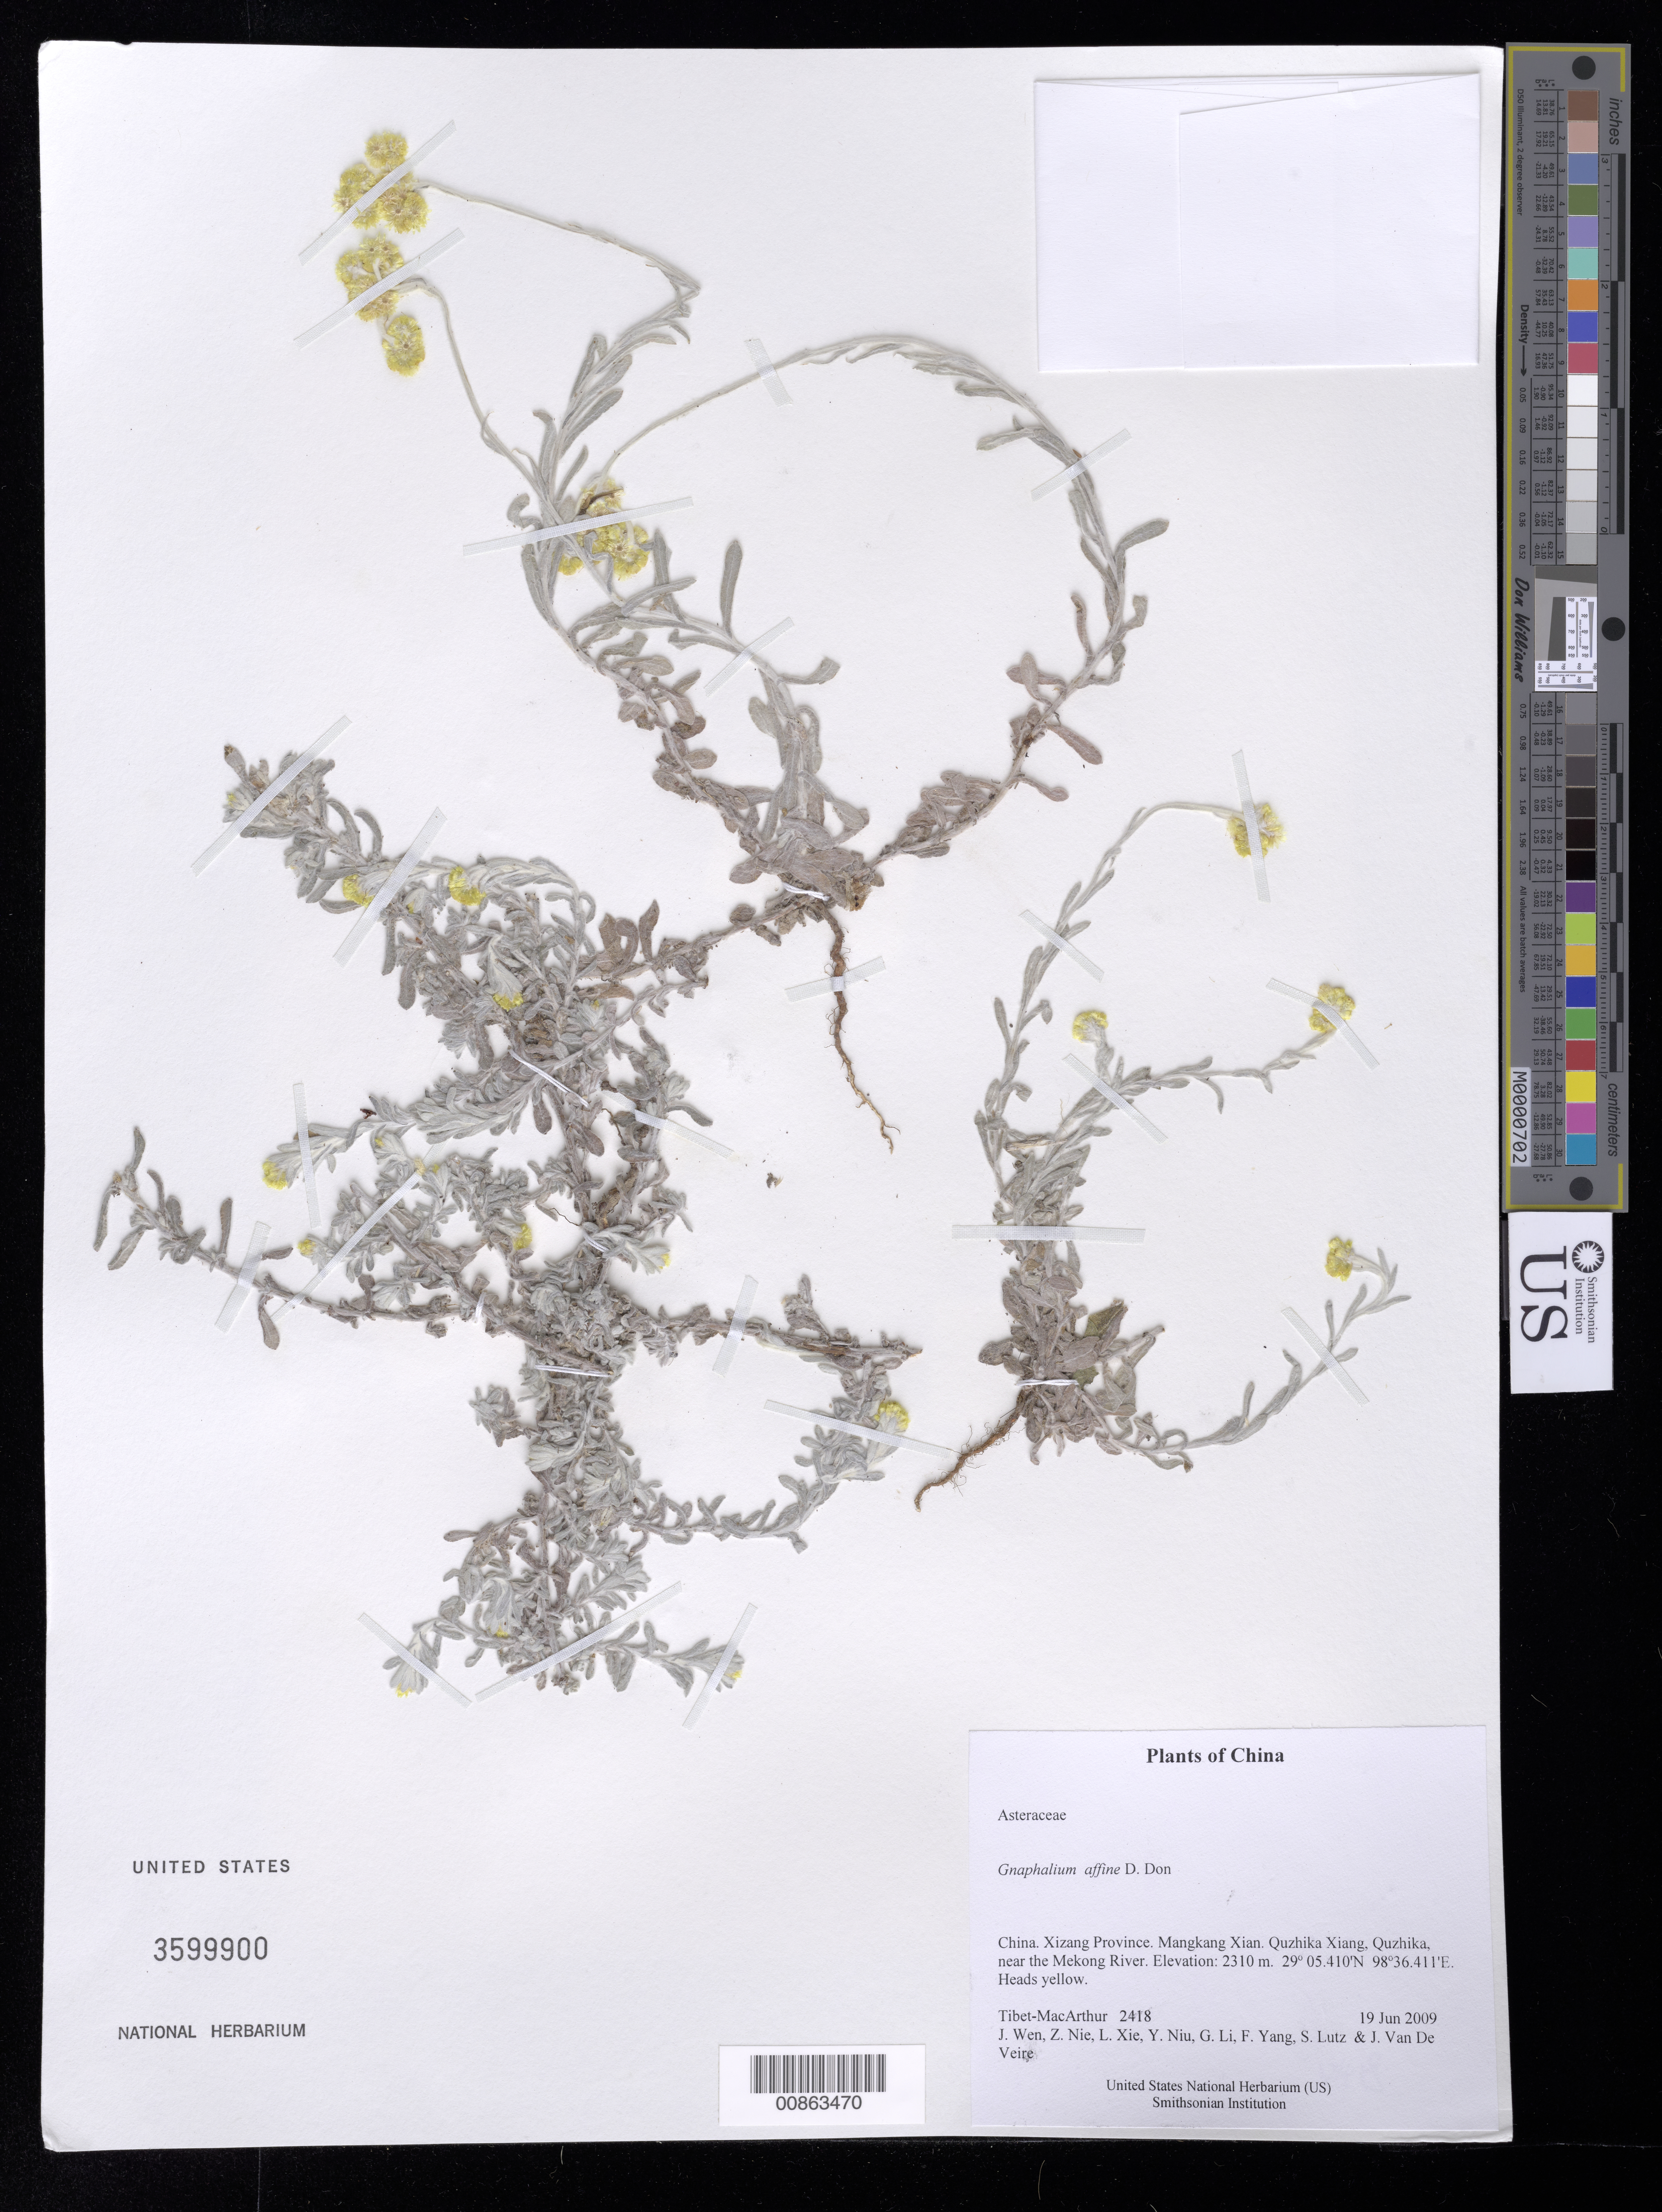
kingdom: Plantae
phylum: Tracheophyta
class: Magnoliopsida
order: Asterales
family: Asteraceae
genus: Gnaphalium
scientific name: Gnaphalium affine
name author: D. Don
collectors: Tibet-MacArthur, J. Wen, Z. Nie, L. Xie, Y. Niu, G. Li, F. Yang, S. Lutz & J. Van De Veire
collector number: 2418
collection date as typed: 19 Jun 2009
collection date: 2009-06-19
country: China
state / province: Xizang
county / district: Mangkang Xian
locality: Quzhika Xiang, Quzhika, near the Mekong River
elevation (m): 2310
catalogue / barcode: US 3599900